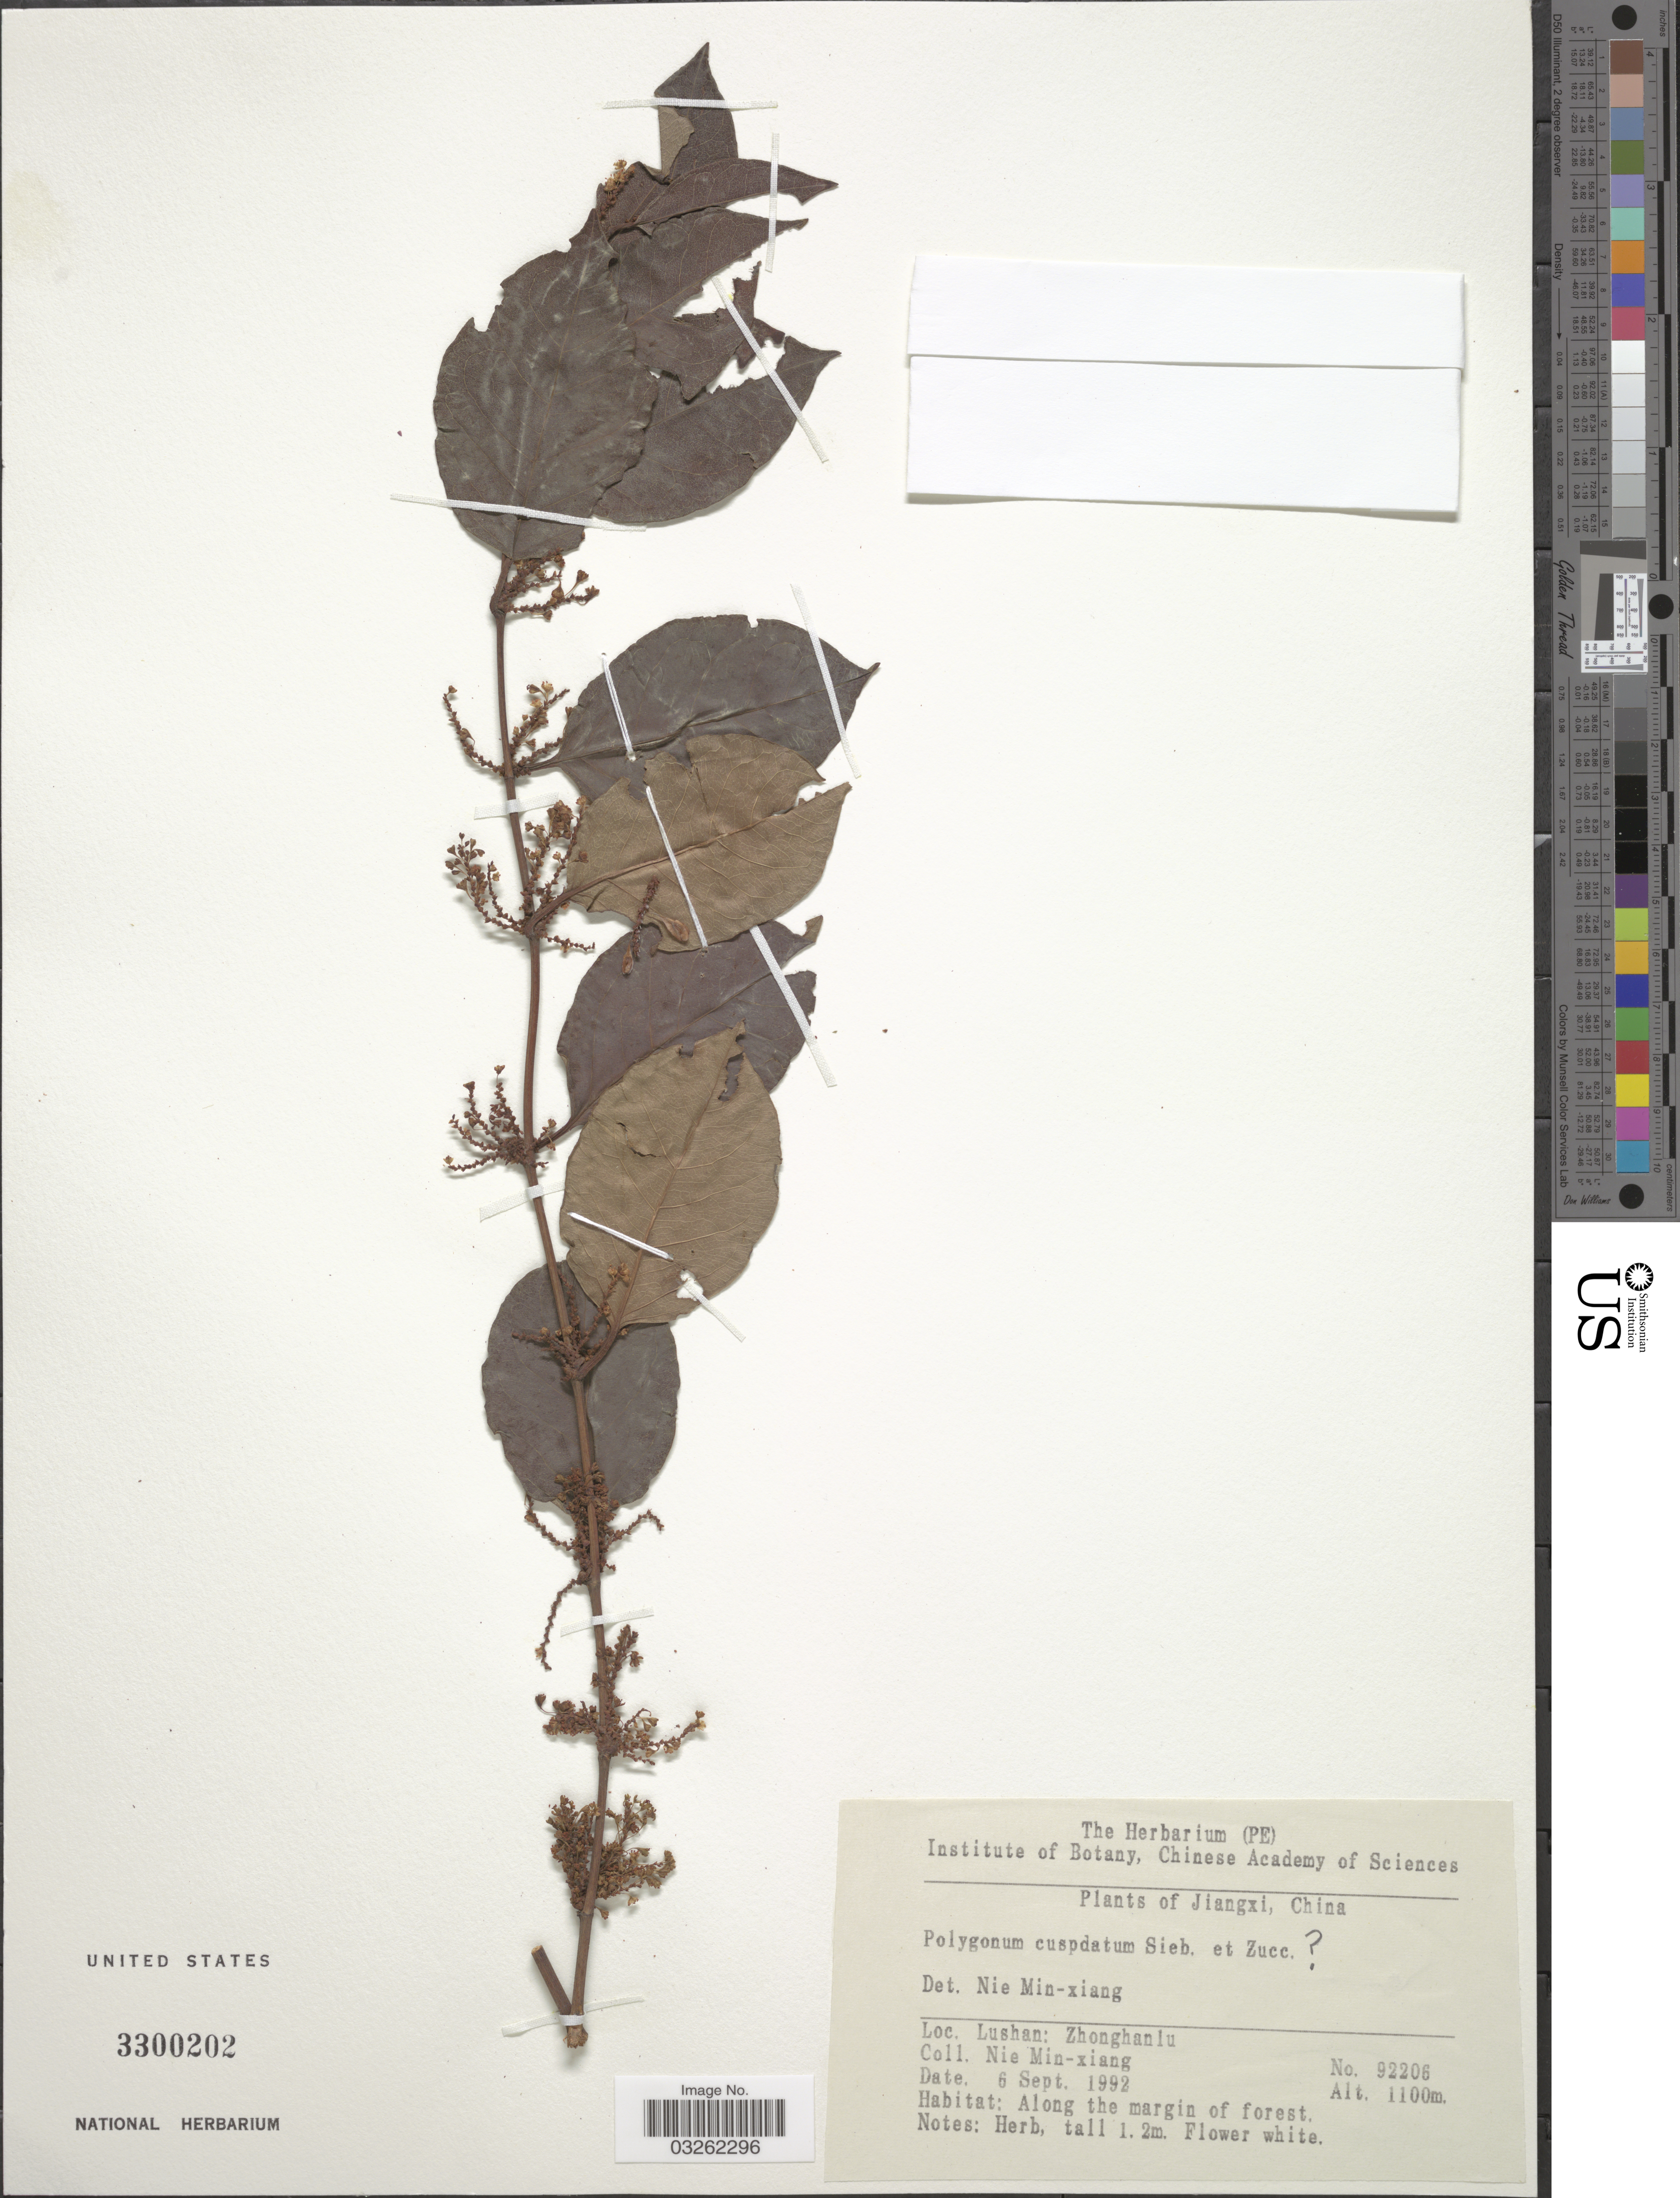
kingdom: Plantae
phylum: Tracheophyta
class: Magnoliopsida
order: Caryophyllales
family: Polygonaceae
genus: Reynoutria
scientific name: Reynoutria sp.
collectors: M. Nie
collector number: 92206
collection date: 1992-09-06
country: China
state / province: Jiangxi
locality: Lushan: Zhonghanlu.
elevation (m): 1100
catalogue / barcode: US 3300202